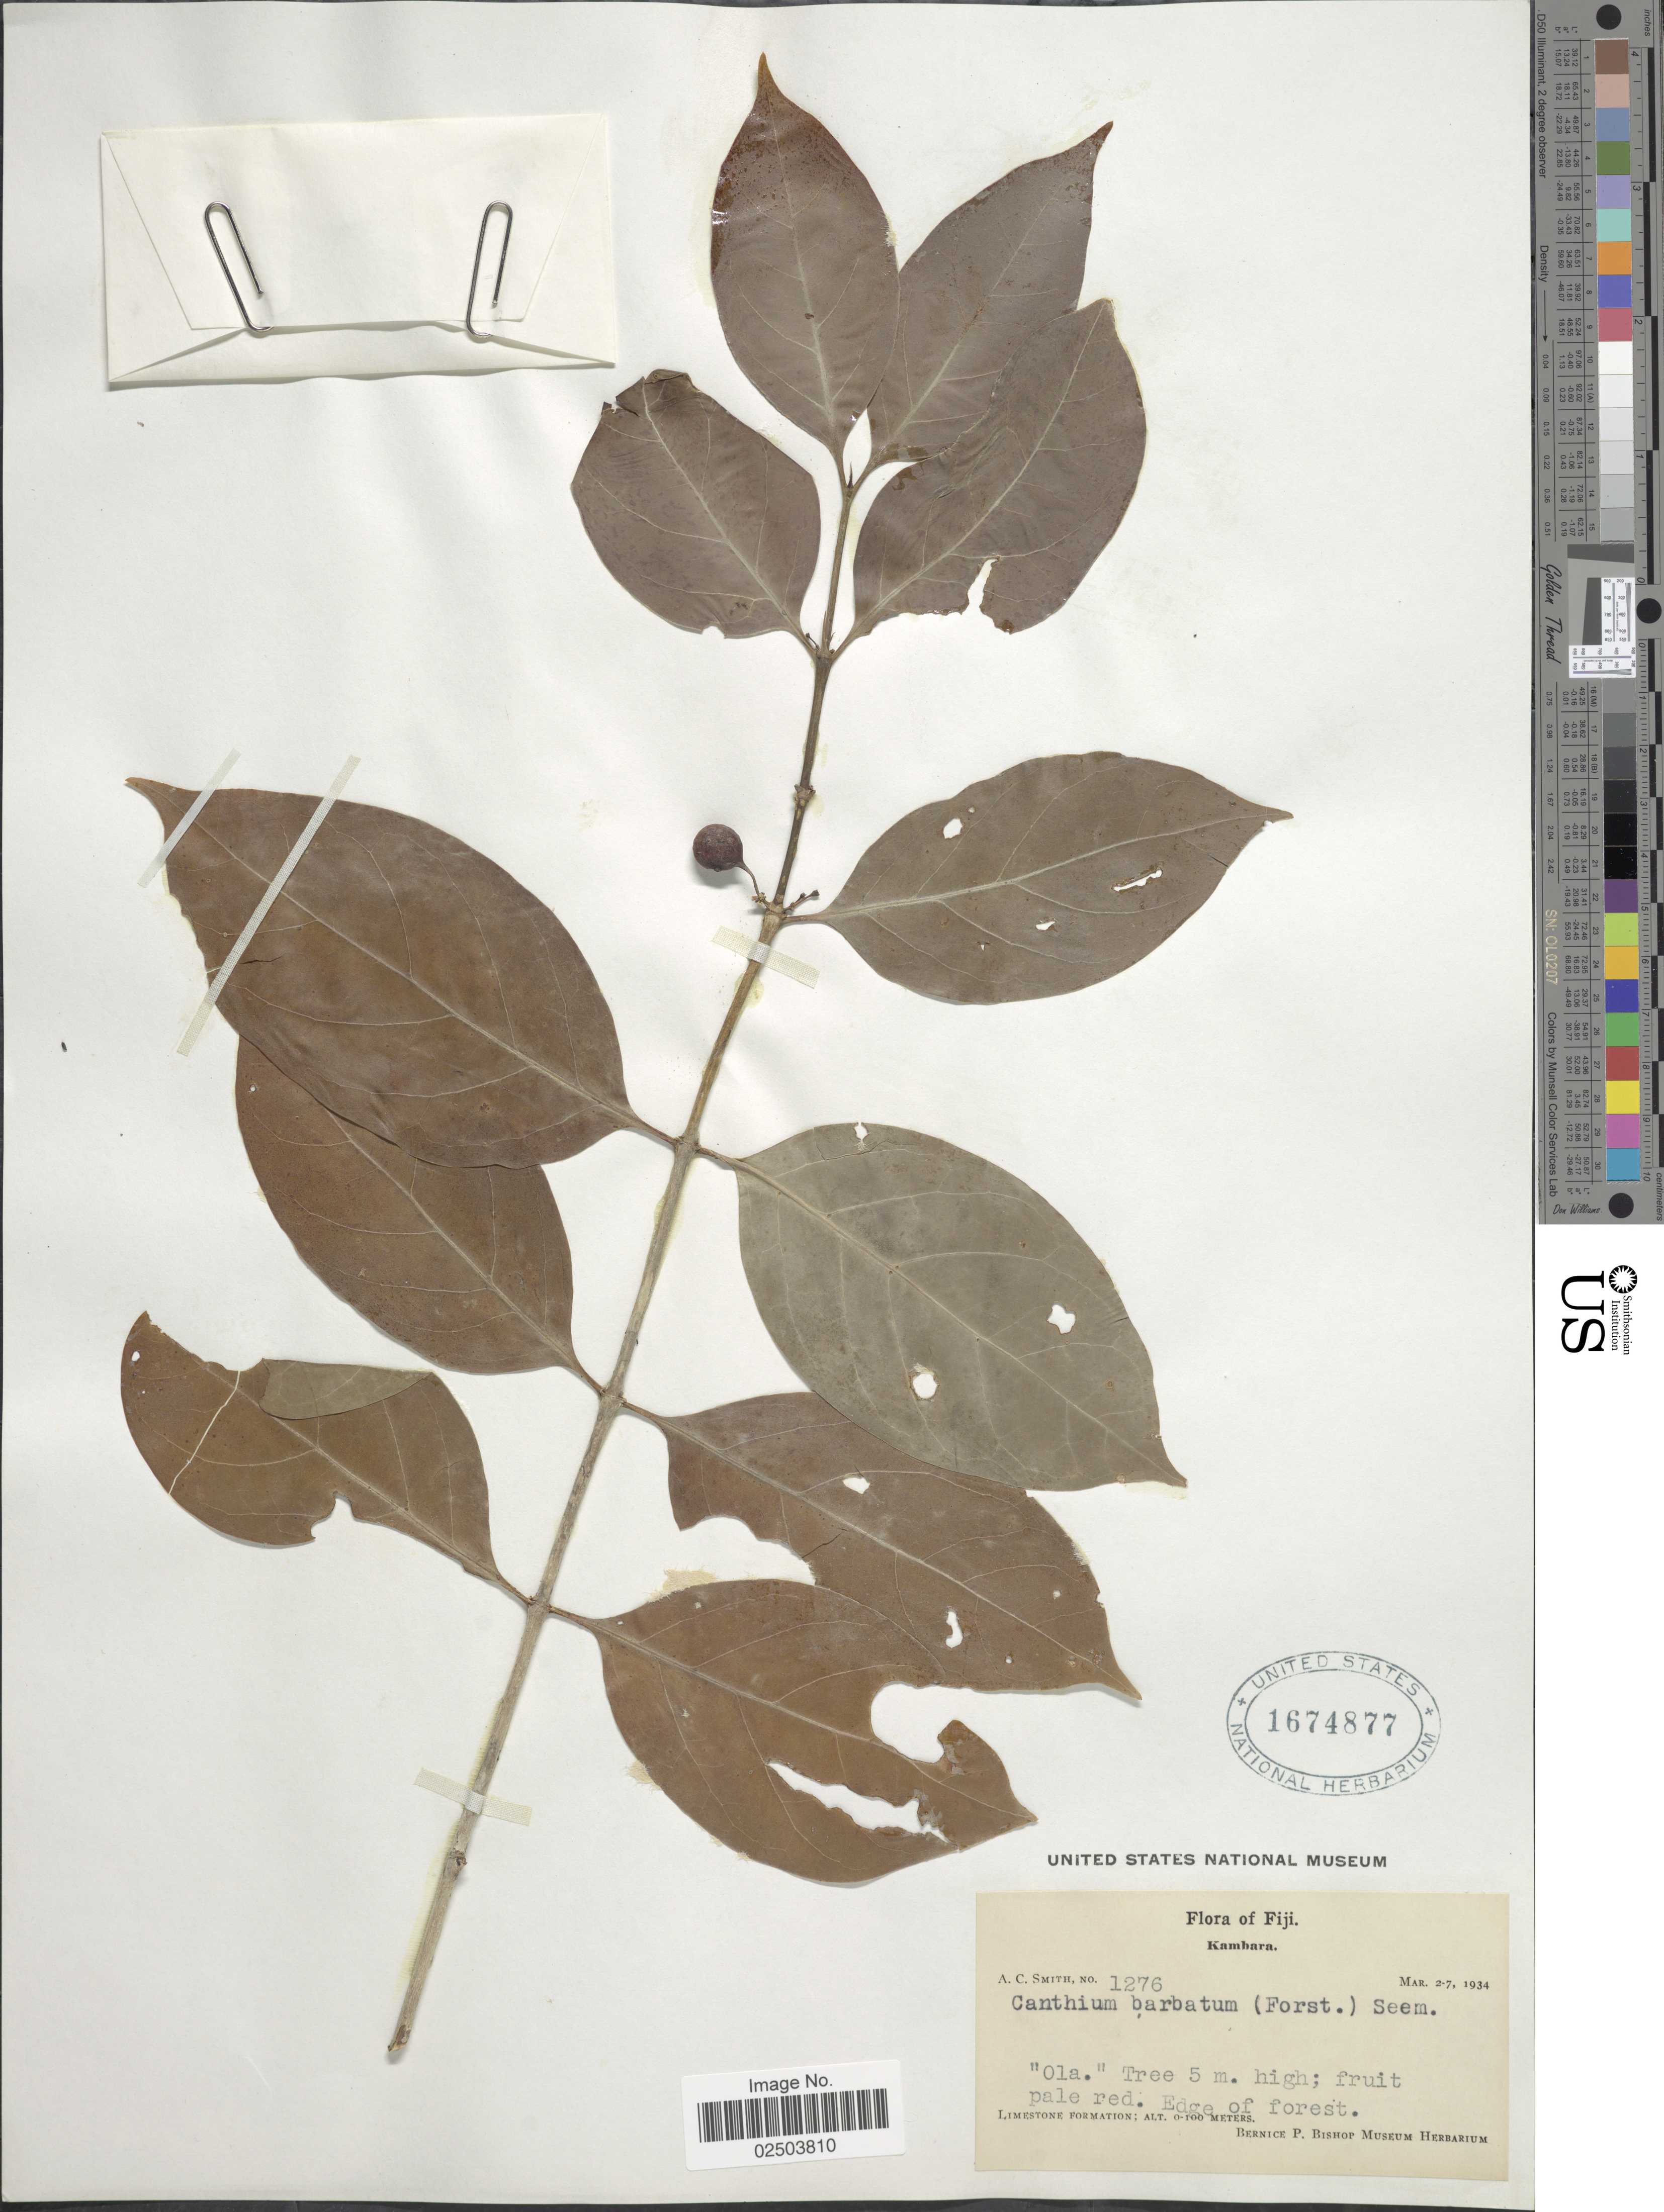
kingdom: Plantae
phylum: Tracheophyta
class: Magnoliopsida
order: Gentianales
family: Rubiaceae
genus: Cyclophyllum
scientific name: Cyclophyllum barbatum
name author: (G. Forst.) N. Hallé & J. Florence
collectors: A. C. Smith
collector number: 1276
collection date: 1934-03-02/1934-03-07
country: Fiji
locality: Kambara.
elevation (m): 0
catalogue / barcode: US 1674877